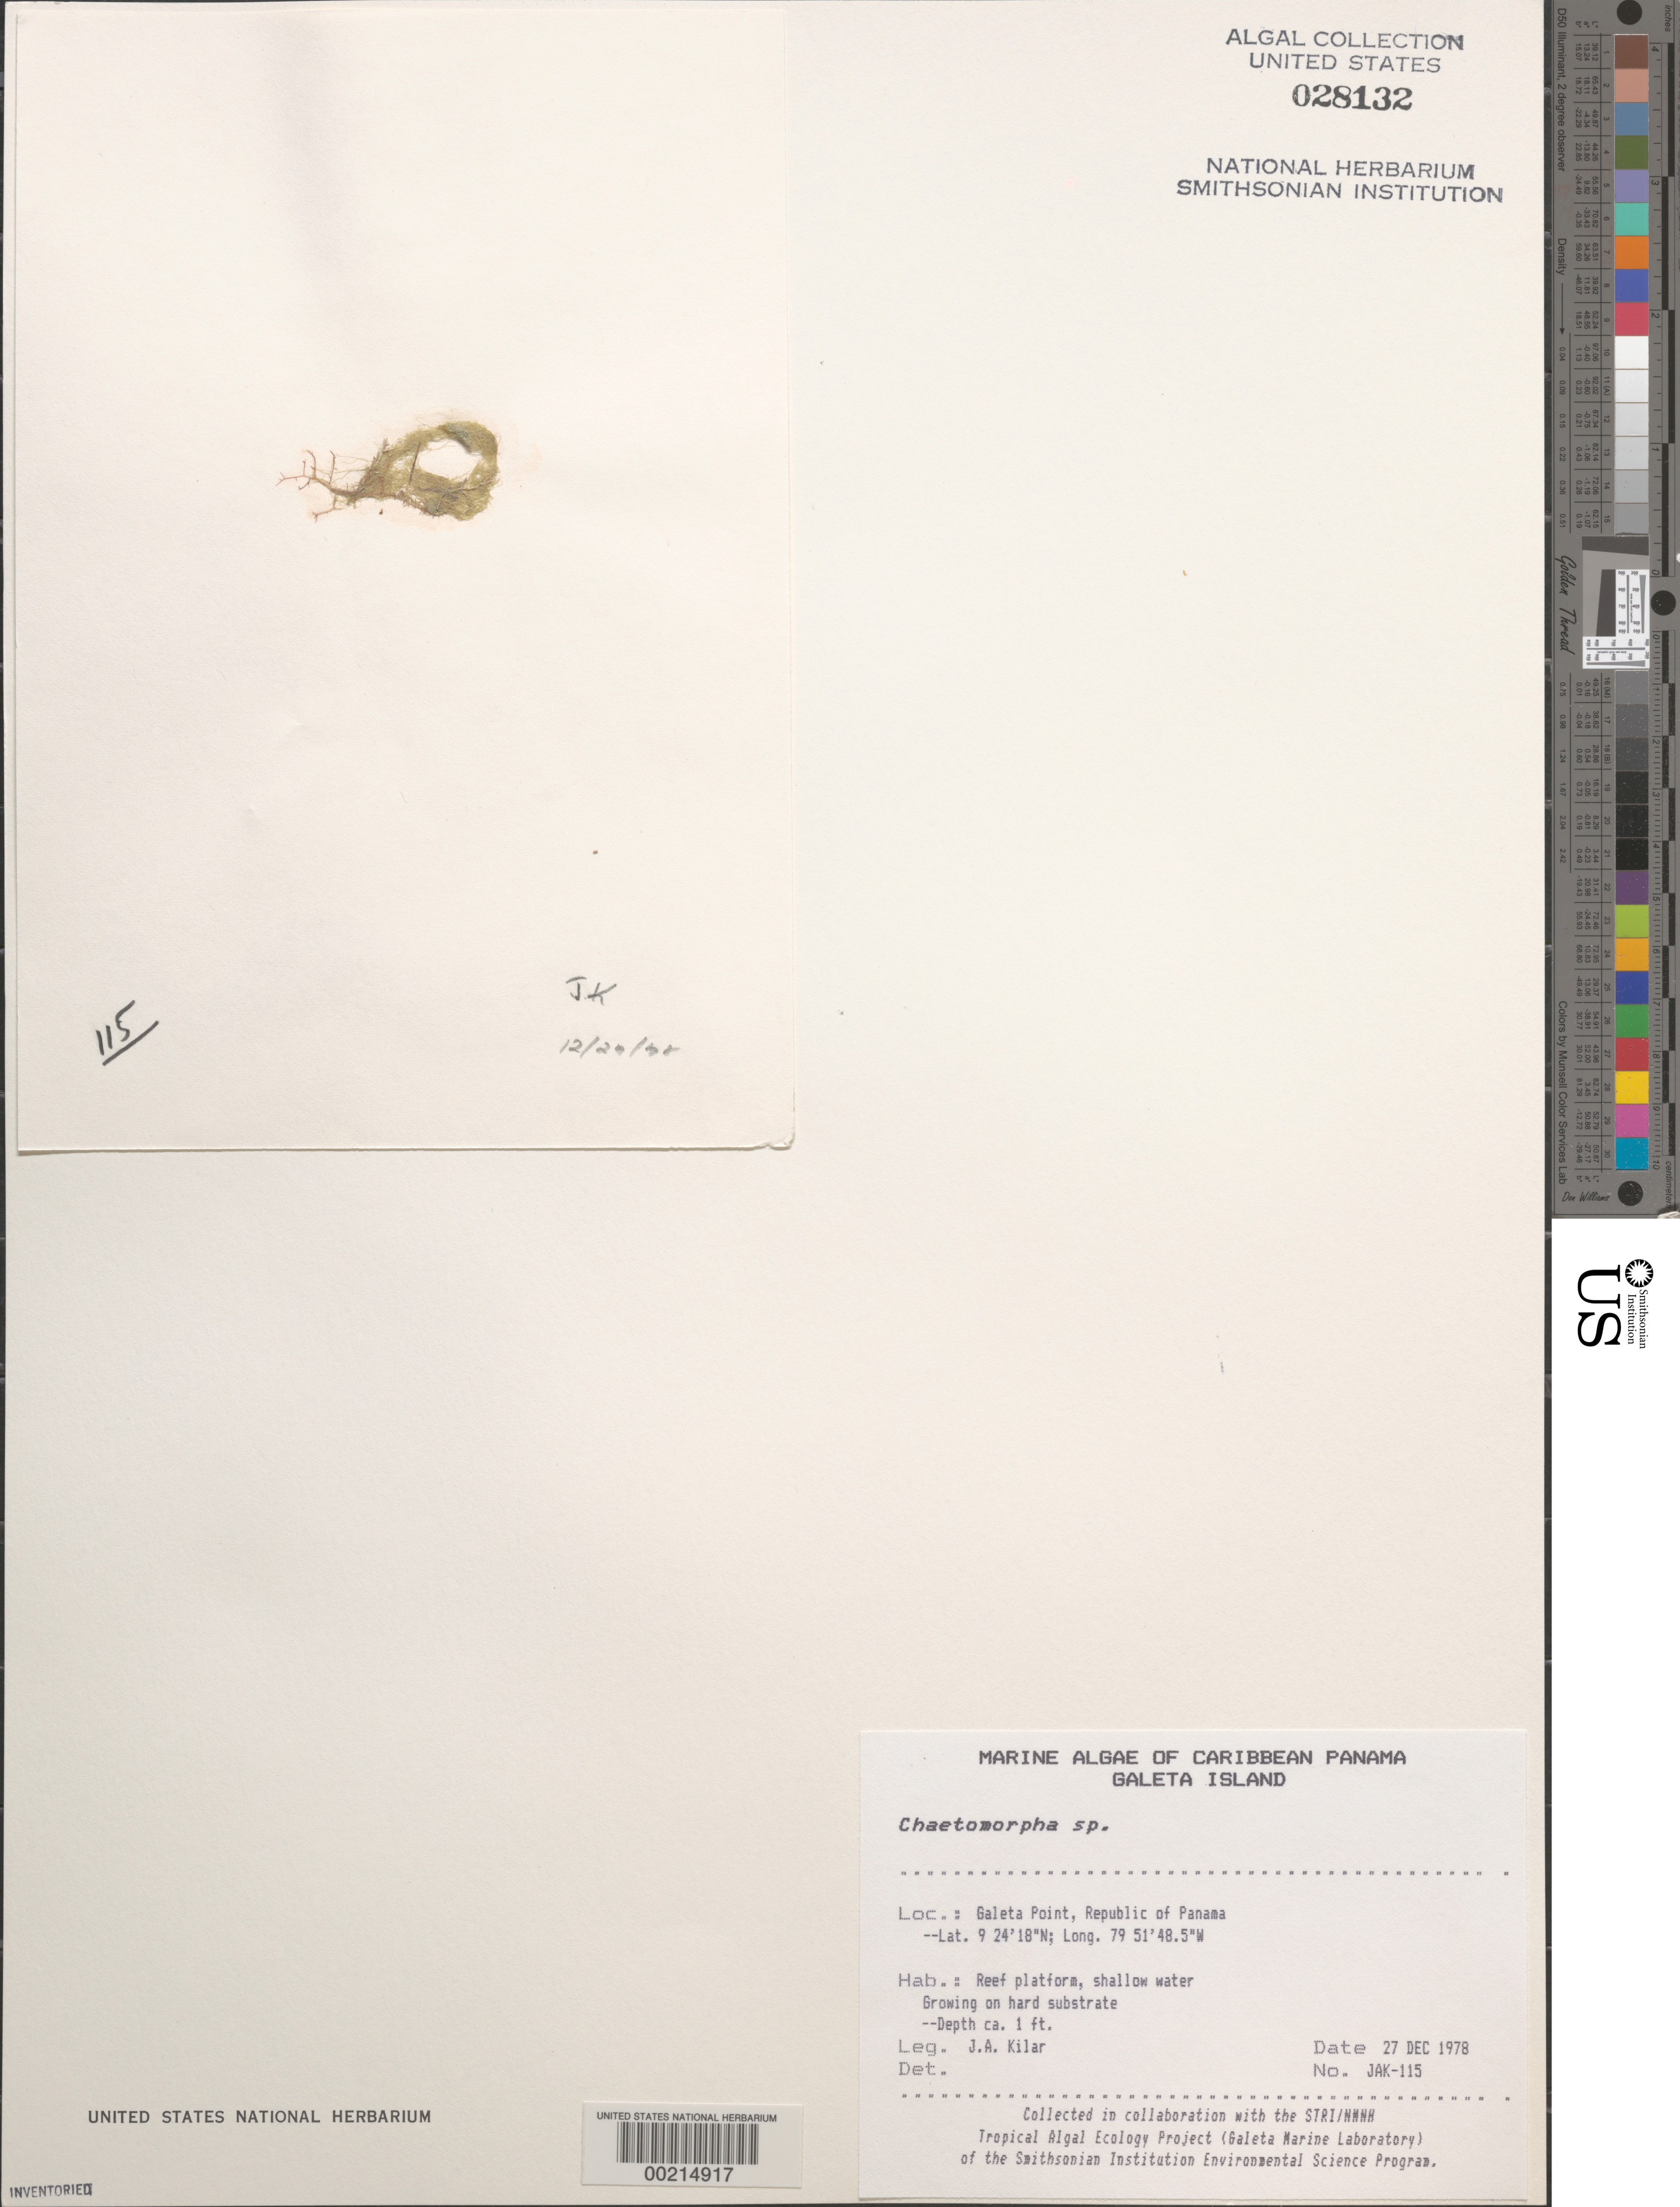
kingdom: Plantae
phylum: Chlorophyta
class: Ulvophyceae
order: Cladophorales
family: Cladophoraceae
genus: Chaetomorpha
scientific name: Chaetomorpha sp.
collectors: J. A. Kilar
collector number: JAK-115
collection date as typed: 27 Dec 1978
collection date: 1978-12-27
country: Panama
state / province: Colón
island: Galeta Island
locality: Galeta Point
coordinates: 9 24' 18" N, 79 51' 48.5" W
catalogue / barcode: US 28132